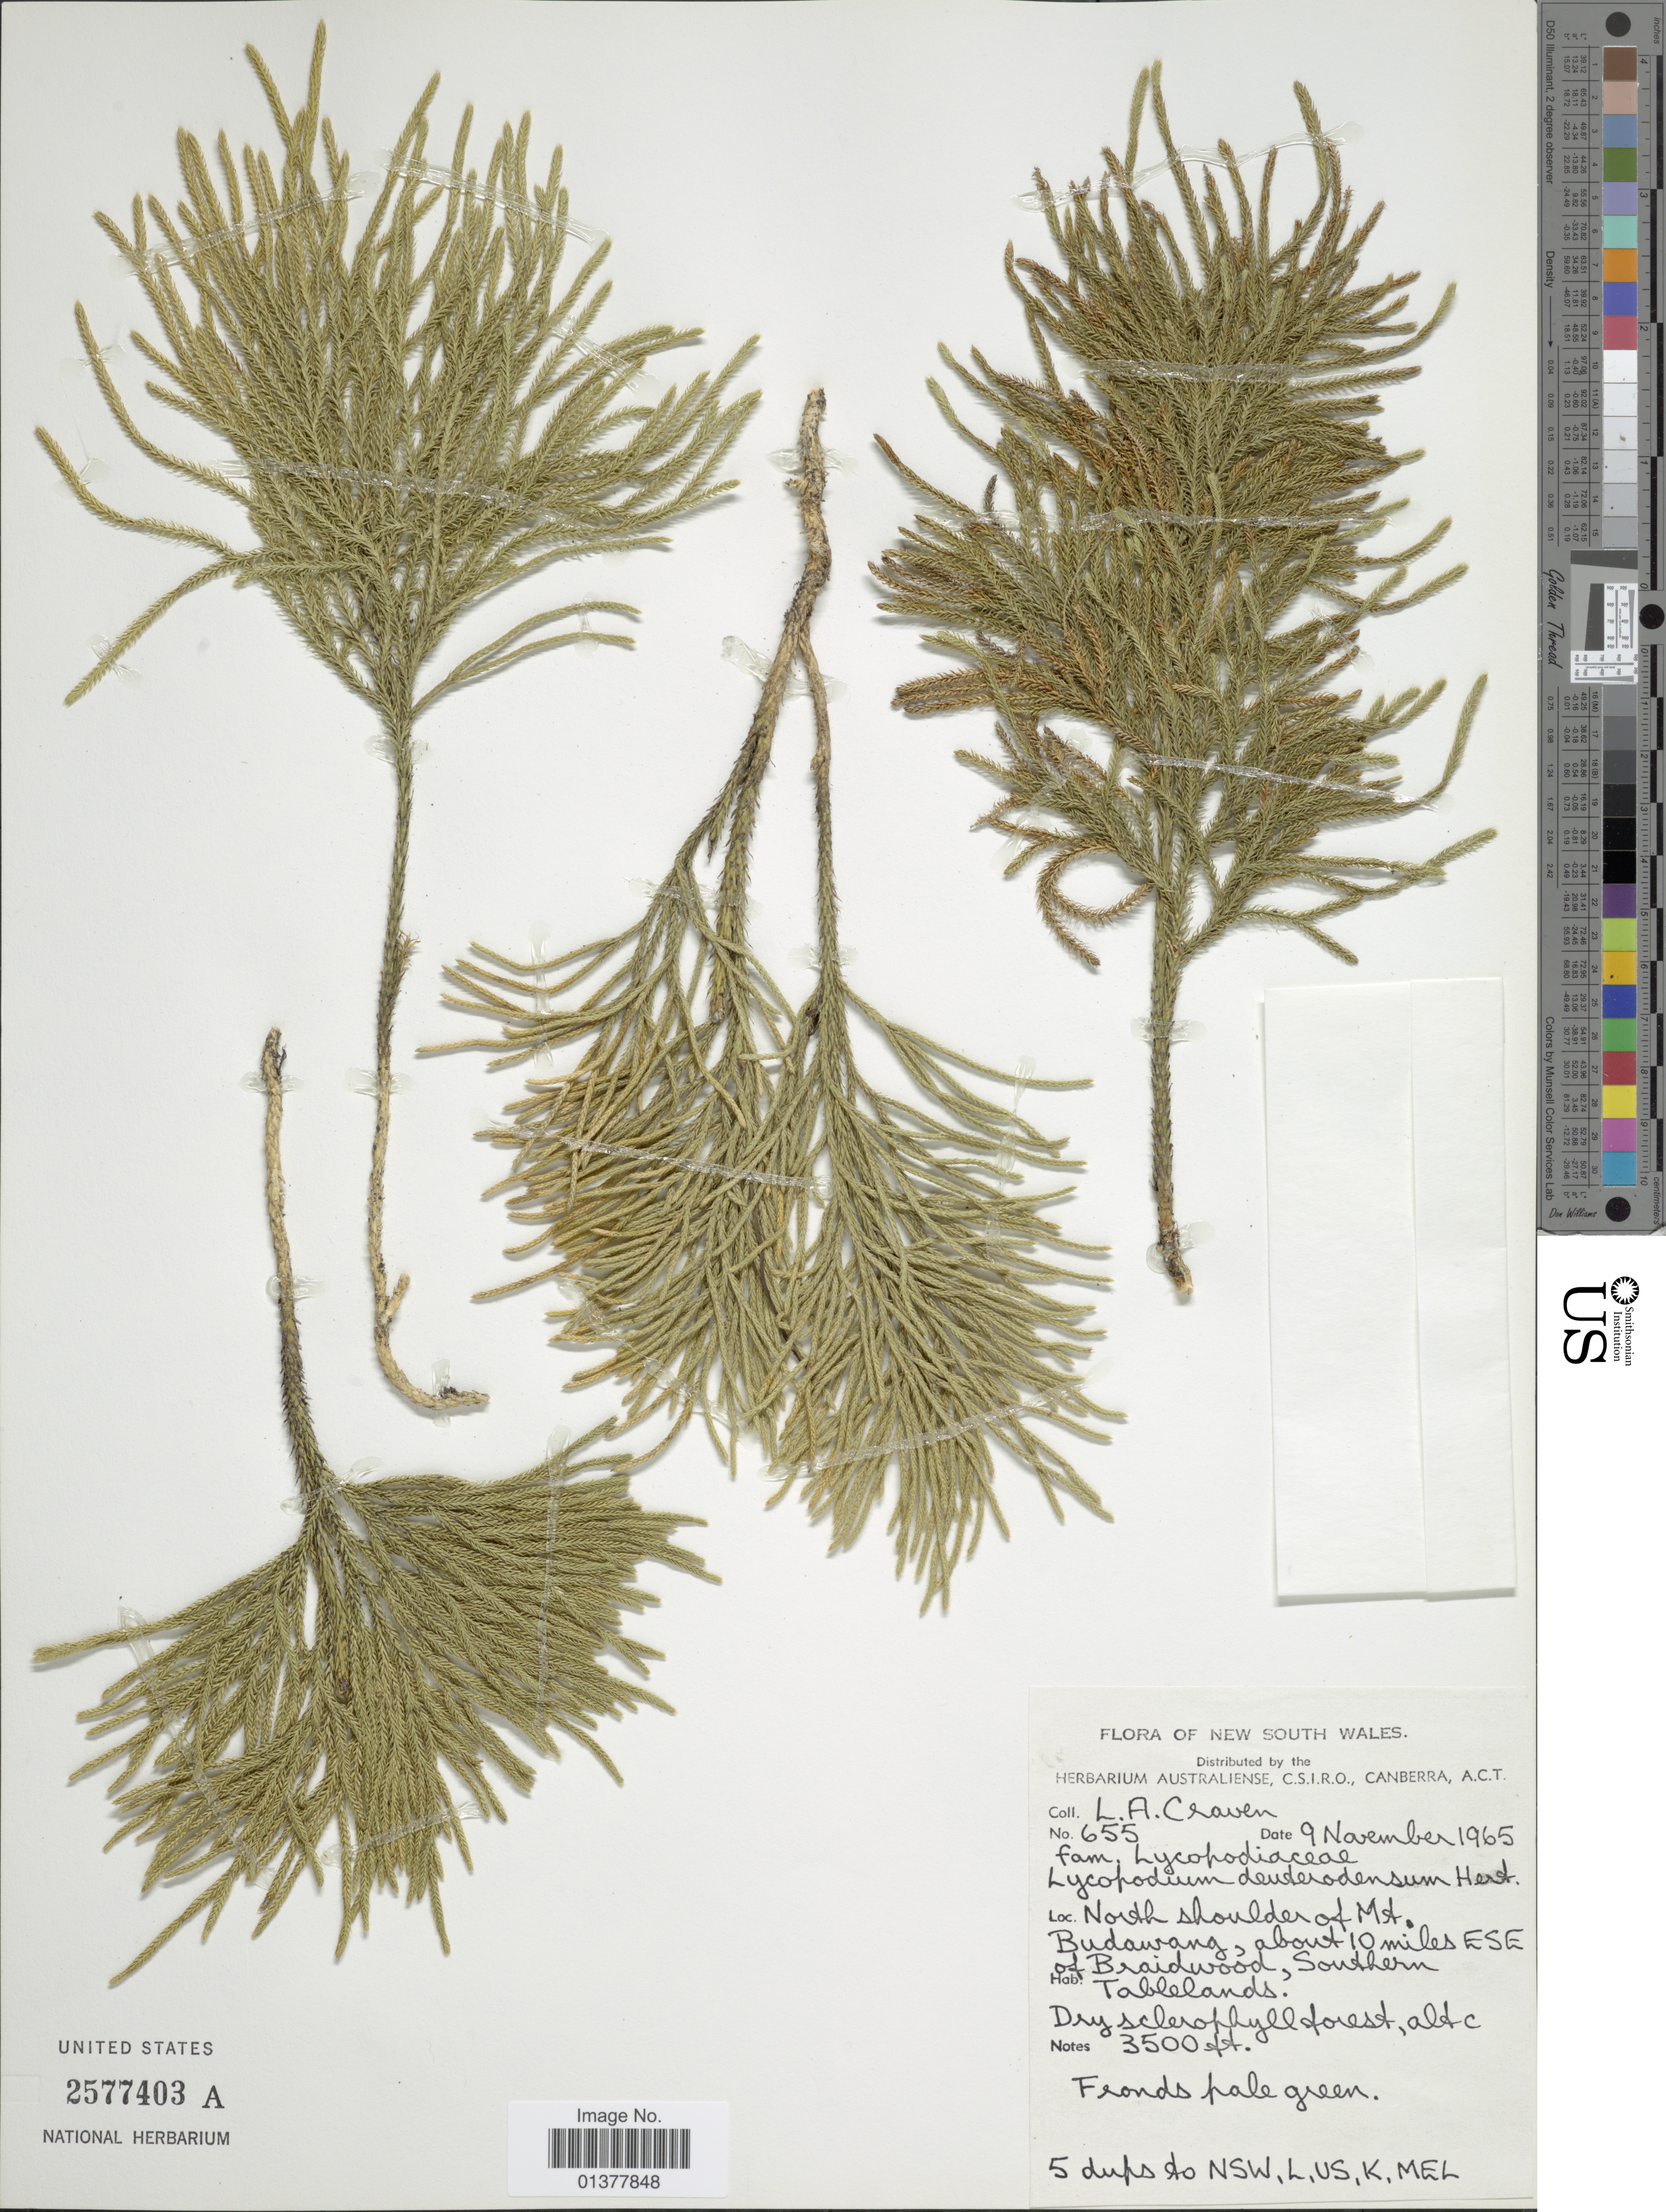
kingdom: Plantae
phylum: Tracheophyta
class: Lycopodiopsida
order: Lycopodiales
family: Lycopodiaceae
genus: Pseudolycopodium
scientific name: Pseudolycopodium densum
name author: (Rothm.) Holub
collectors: L. A. Craven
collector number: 655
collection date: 1965-11-09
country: Australia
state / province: New South Wales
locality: North shoulder of Mt. Budawang, about 10miles ESE of Braidwood, Southern Tableland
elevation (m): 1067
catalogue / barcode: US 2577403A